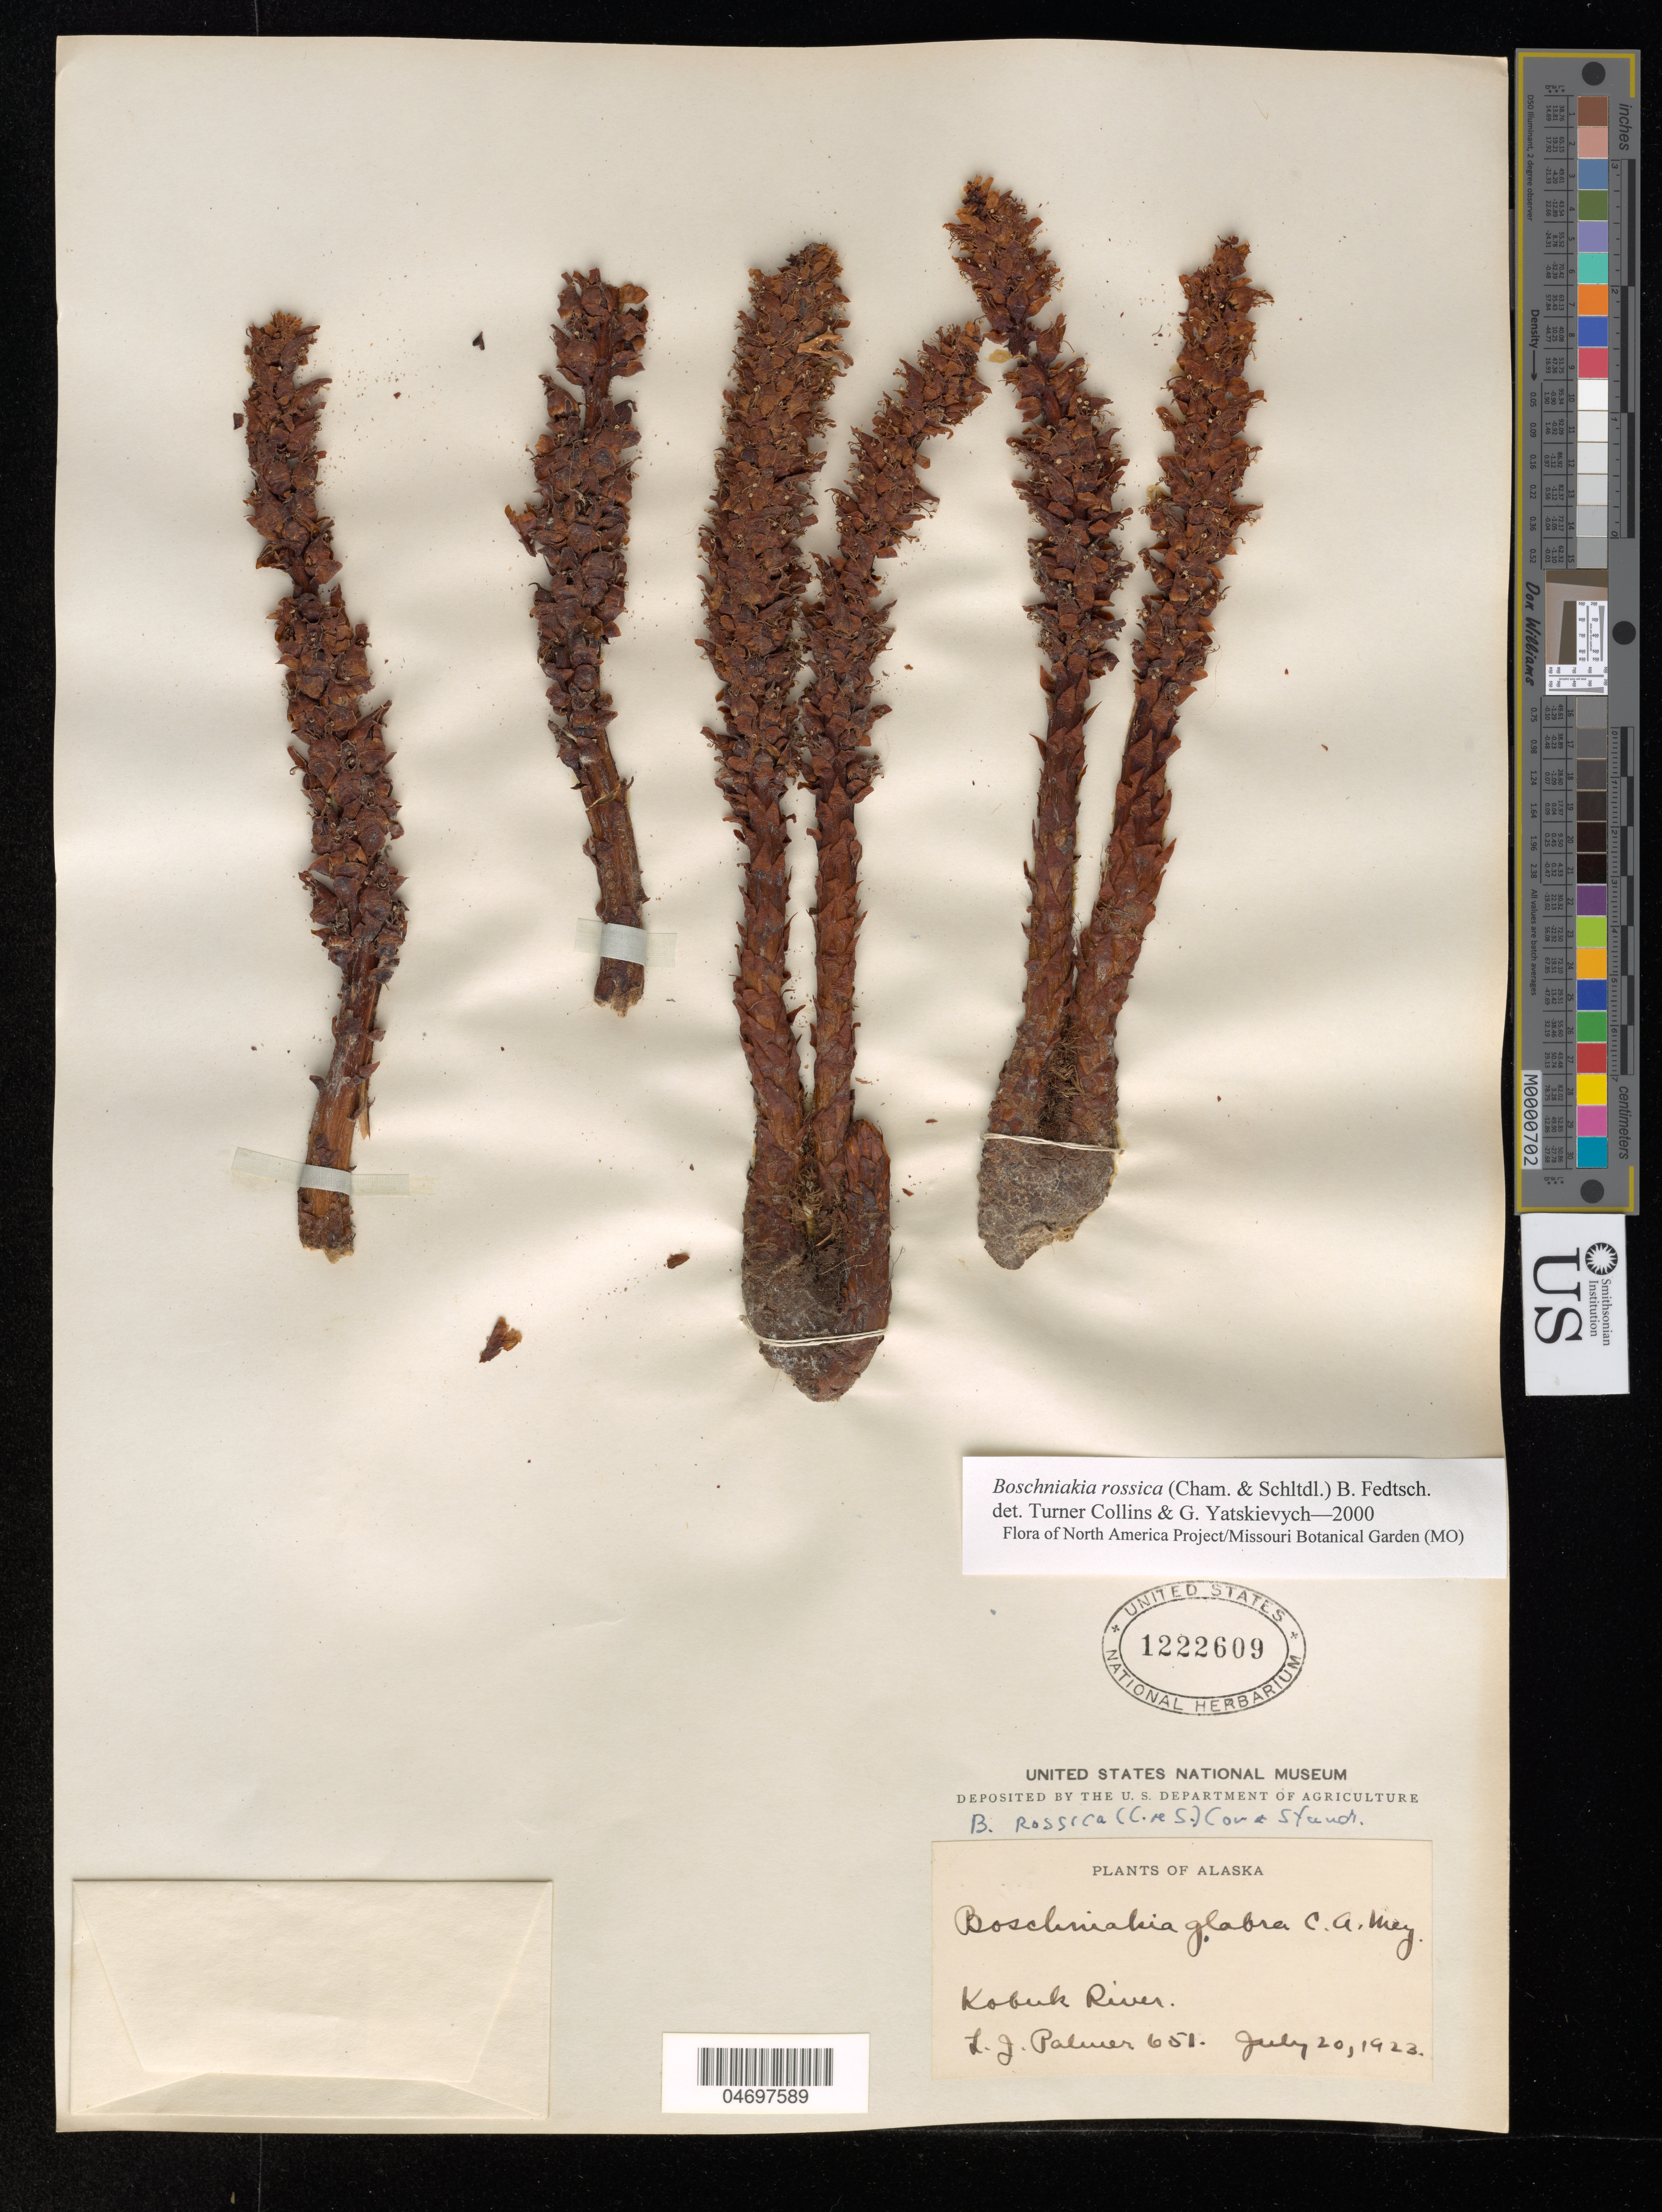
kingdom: Plantae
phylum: Tracheophyta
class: Magnoliopsida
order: Lamiales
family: Orobanchaceae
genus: Boschniakia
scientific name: Boschniakia rossica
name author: (Cham. & Schltdl.) B. Fedtsch.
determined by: Collins, L. T.; Yatskievych, G. A.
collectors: L. J. Palmer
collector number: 651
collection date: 1923-07-20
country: United States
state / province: Alaska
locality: Kobuk River.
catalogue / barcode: US 1222609